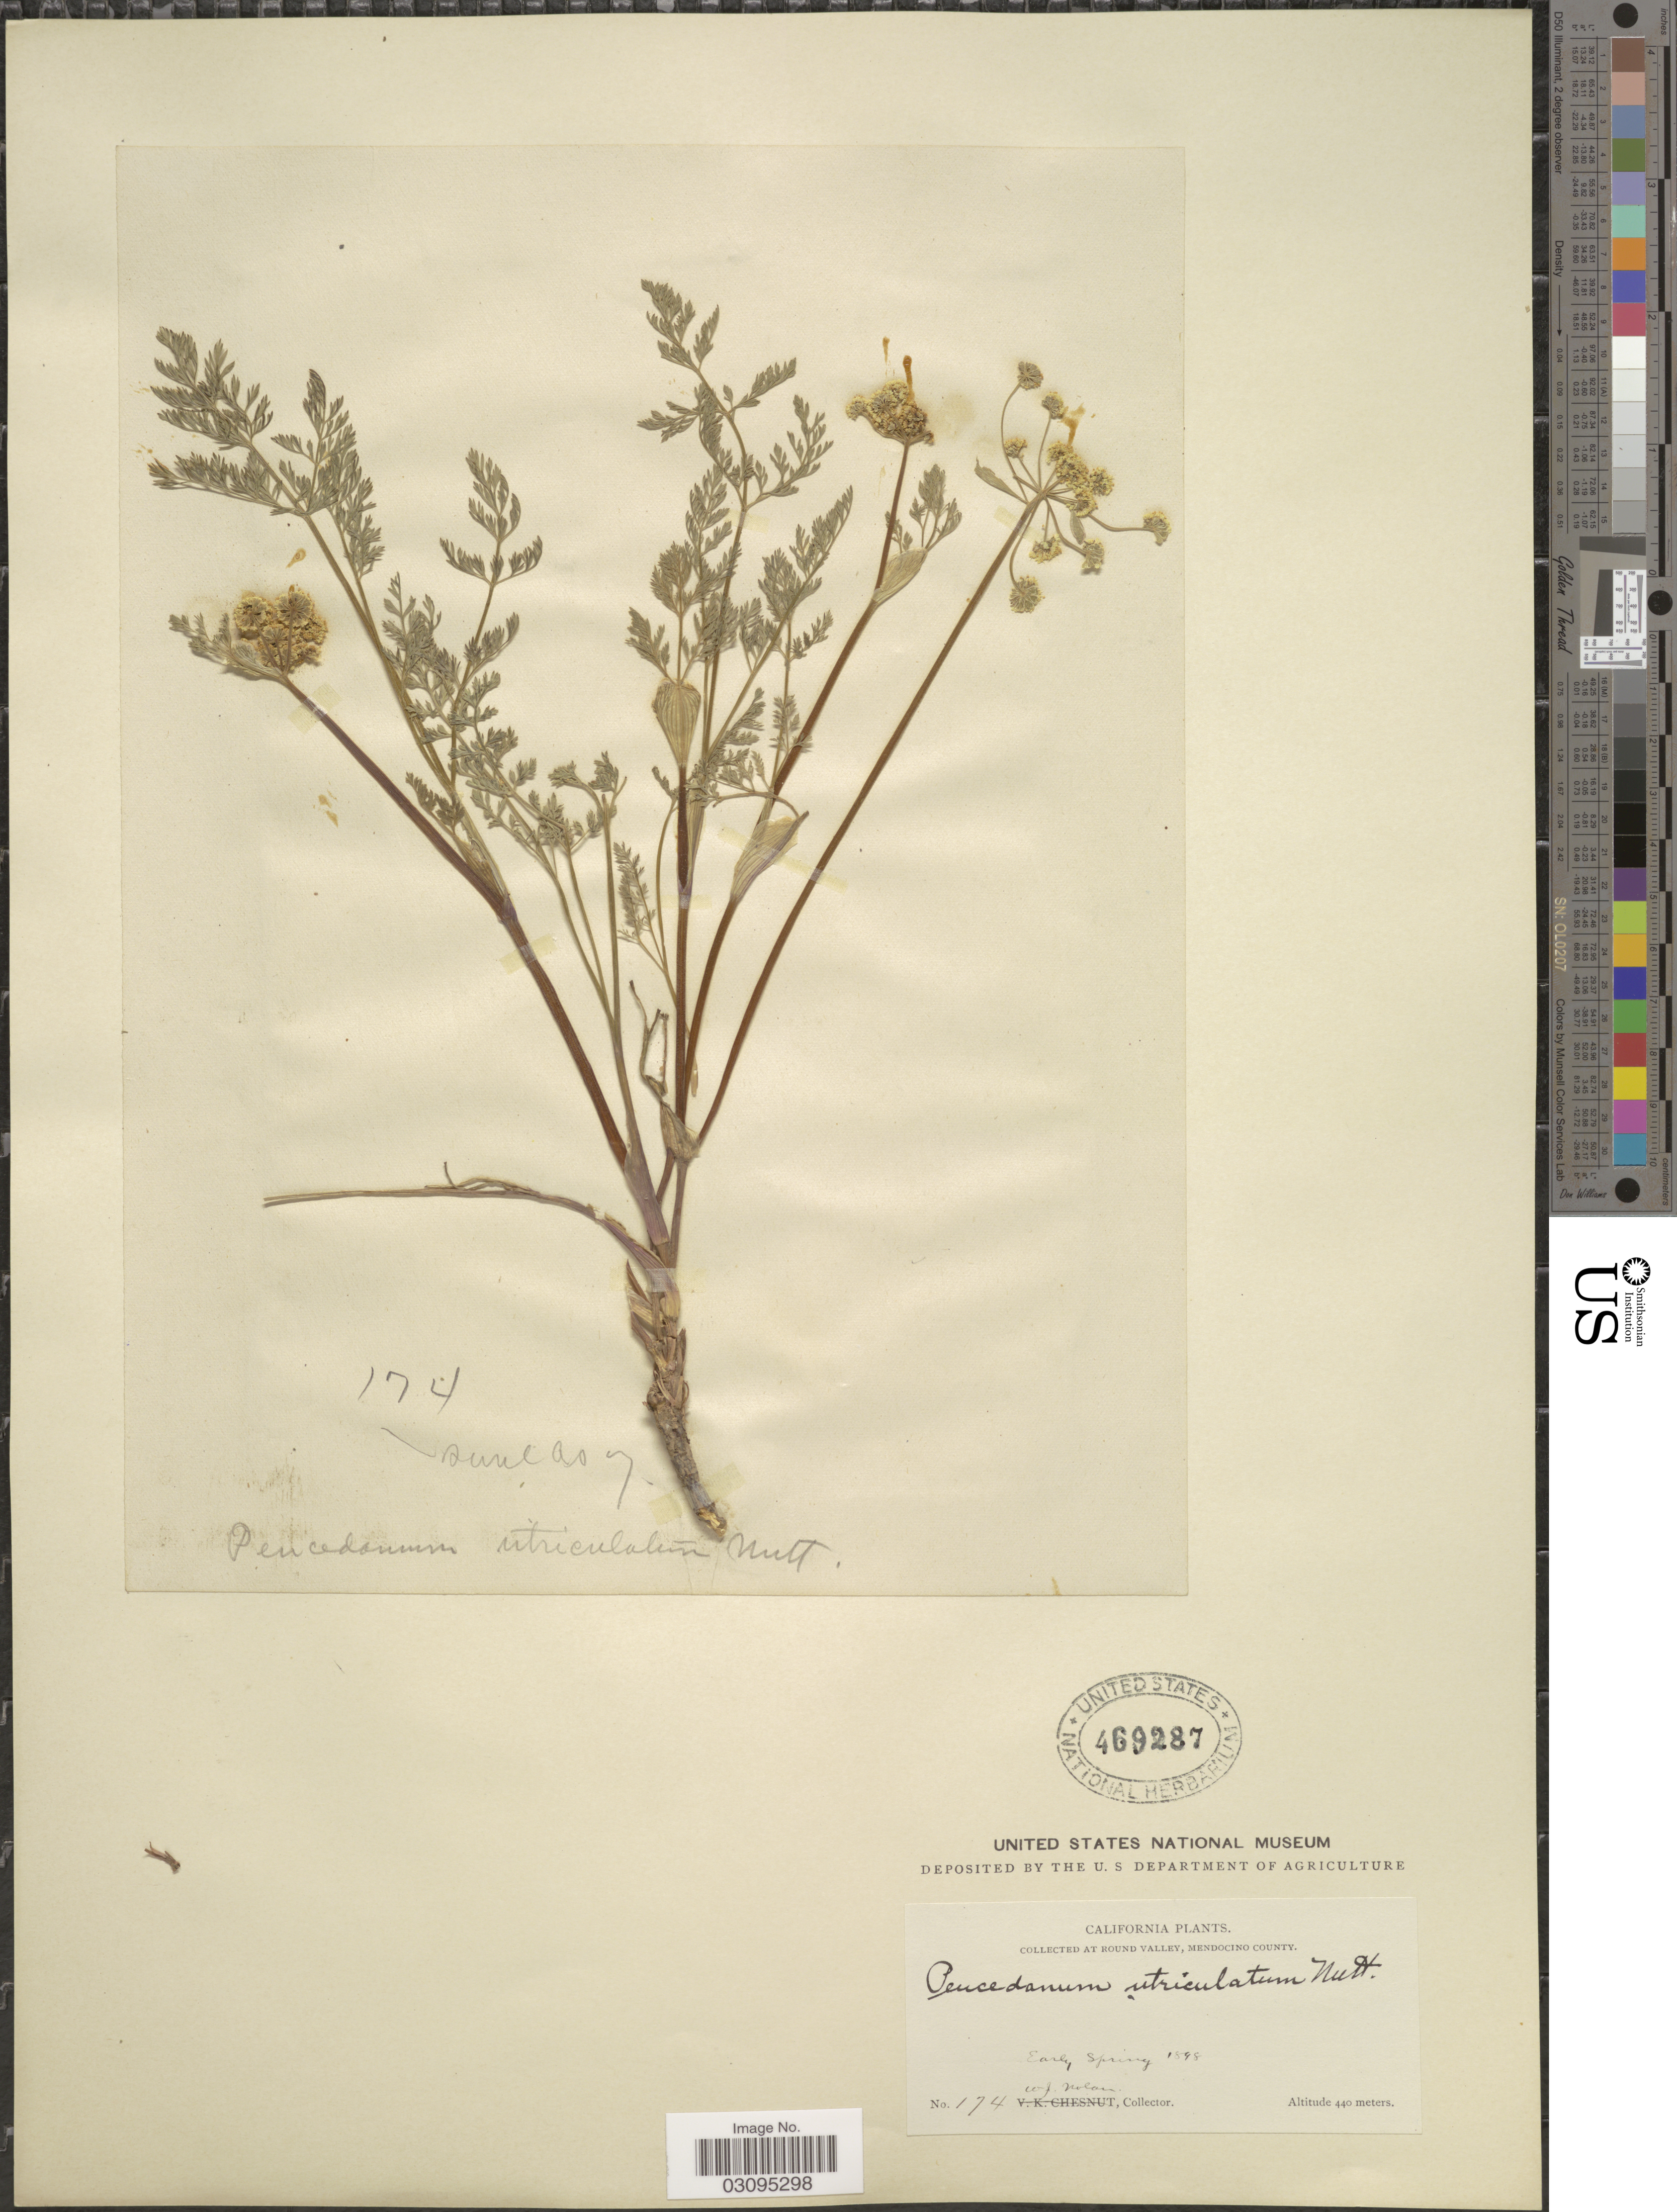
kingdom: Plantae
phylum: Tracheophyta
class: Magnoliopsida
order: Apiales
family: Apiaceae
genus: Lomatium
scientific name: Lomatium utriculatum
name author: (Nutt. ex Torr. & A. Gray) J.M. Coult. & Rose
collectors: W. Nolan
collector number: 174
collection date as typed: Early Spring 1848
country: United States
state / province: California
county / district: Mendocino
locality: At Round Valley, Mendocino County.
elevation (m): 440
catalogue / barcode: US 469287